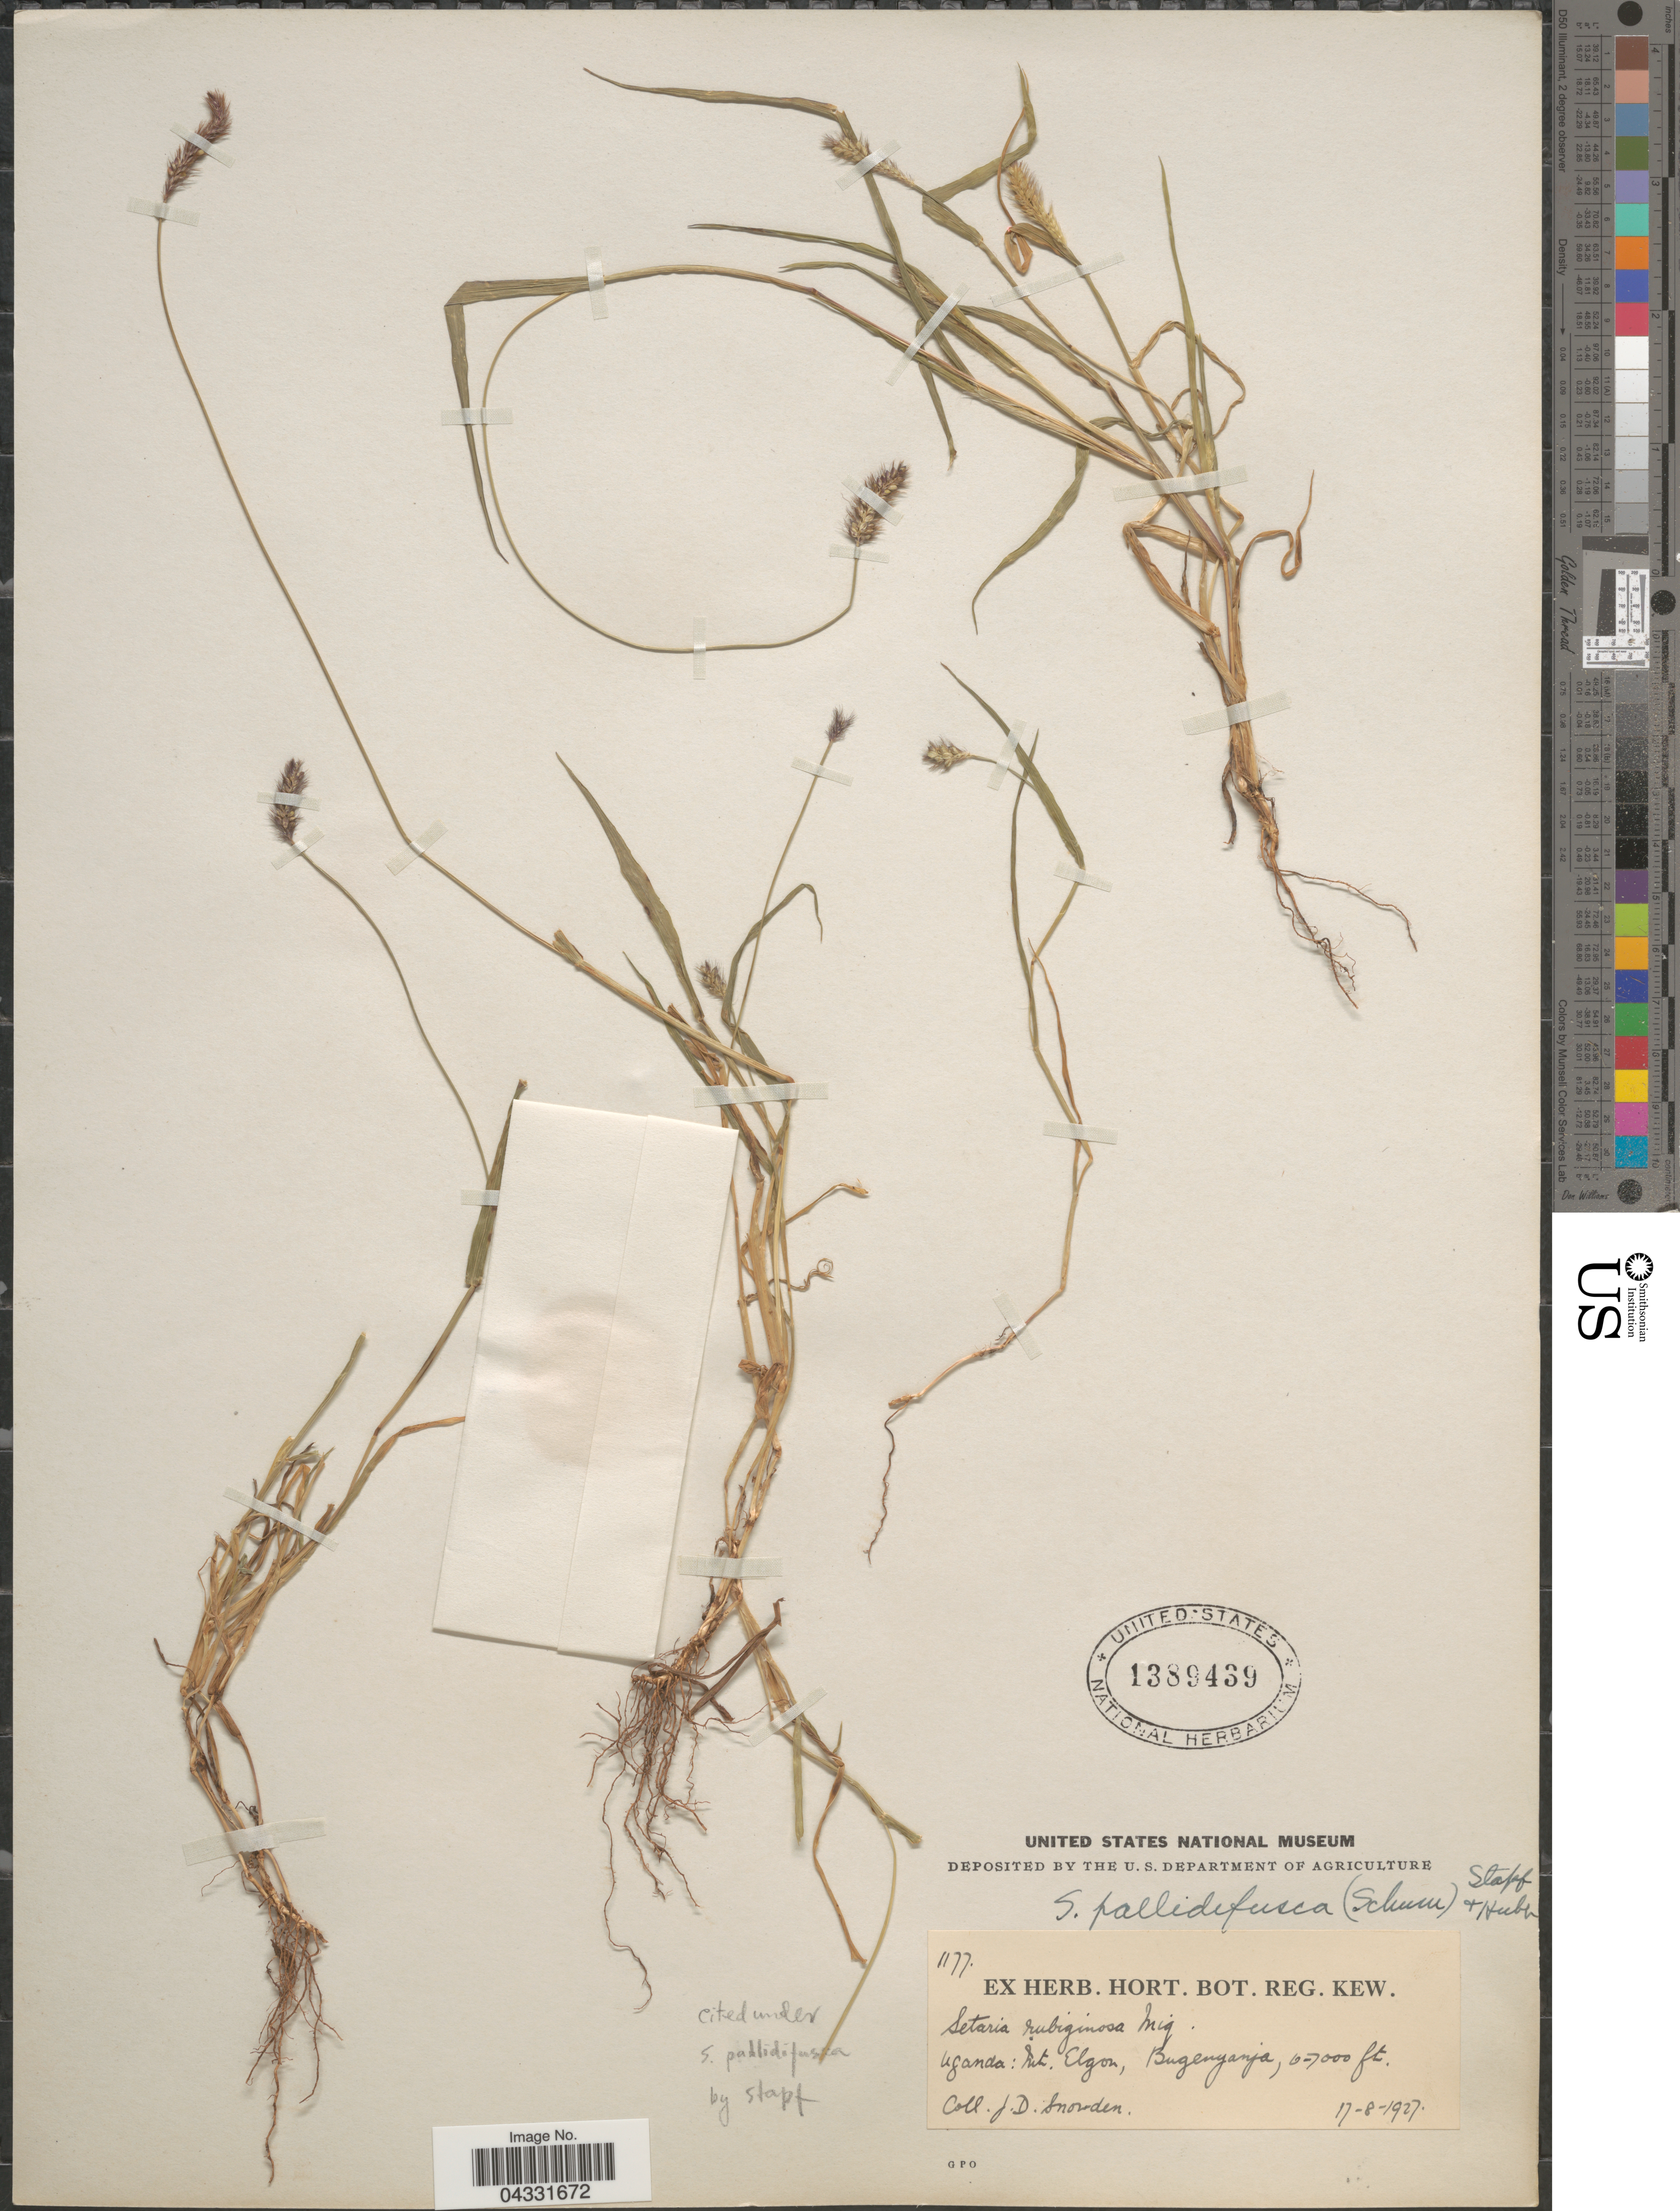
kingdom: Plantae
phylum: Tracheophyta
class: Liliopsida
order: Poales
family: Poaceae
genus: Setaria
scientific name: Setaria pallide-fusca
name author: (Schumach.) Stapf & C.E. Hubb.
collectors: J. Snowden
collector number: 1177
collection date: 1927-08-17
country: Uganda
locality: Mt. Elgon, Bugenyanja.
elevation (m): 1829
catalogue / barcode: US 1389439